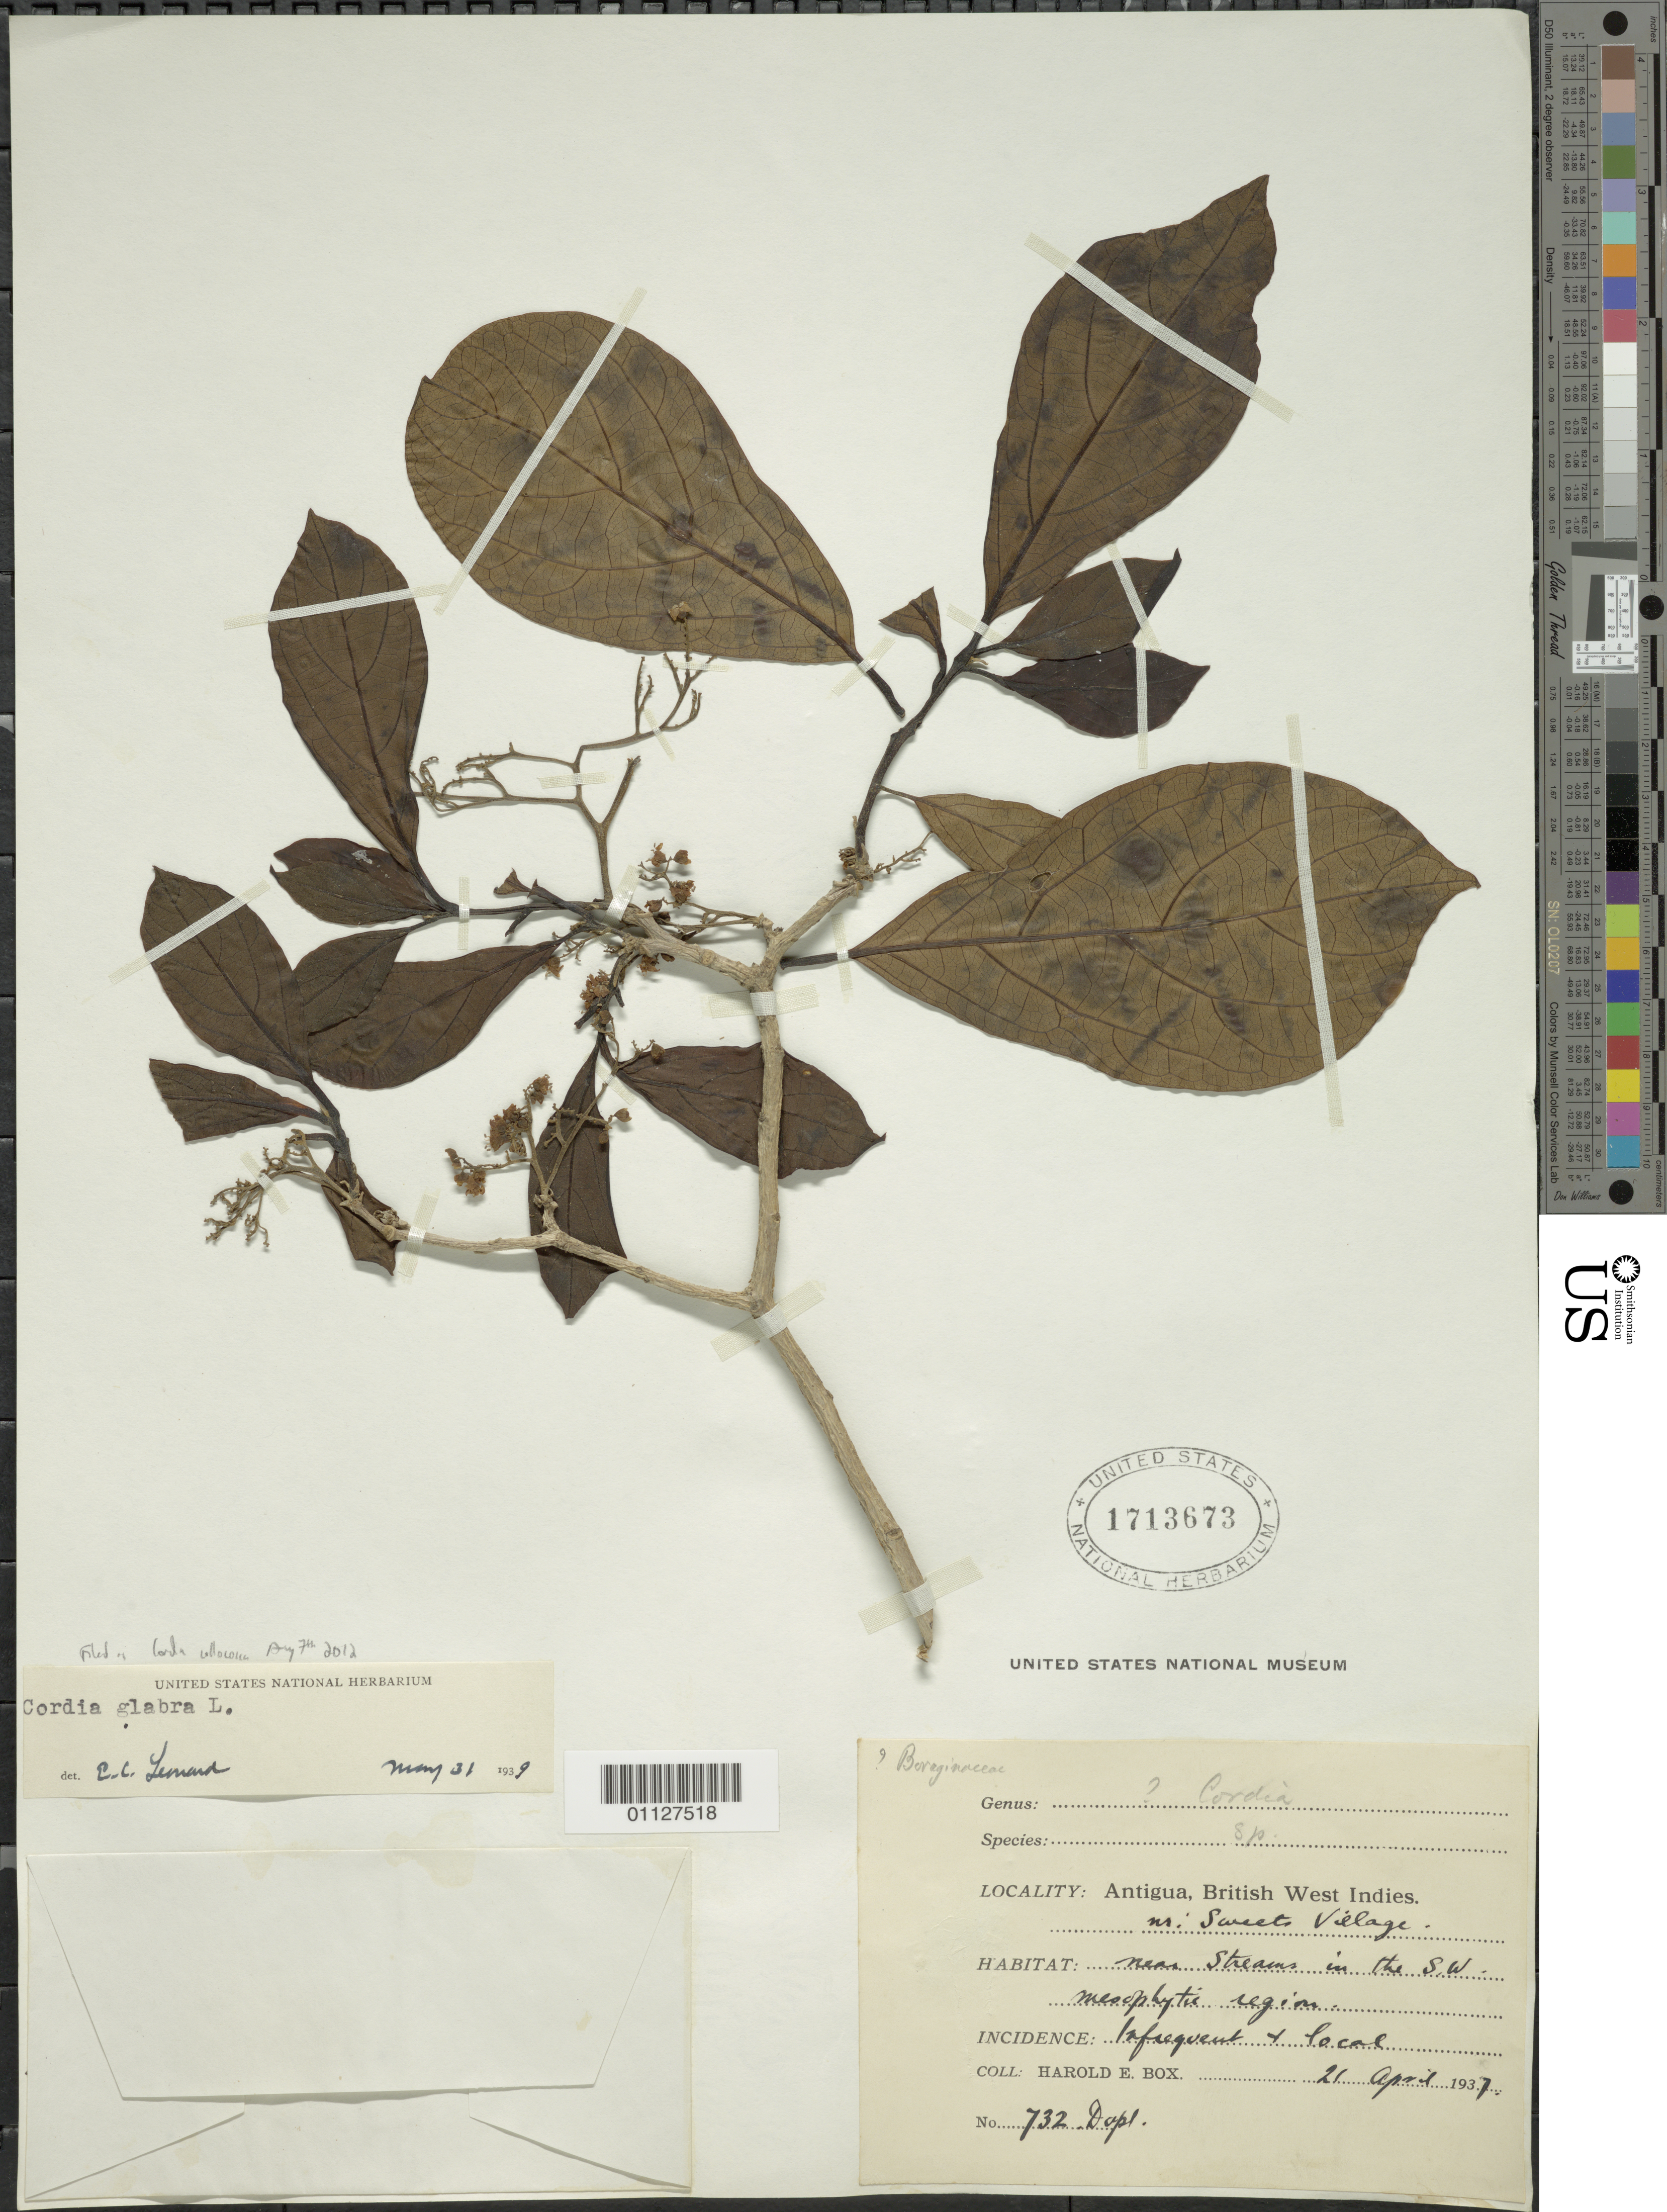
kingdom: Plantae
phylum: Tracheophyta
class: Magnoliopsida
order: Boraginales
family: Cordiaceae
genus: Cordia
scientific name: Cordia collococca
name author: L.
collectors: H. E. Box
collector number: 732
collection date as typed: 21 Apr 1937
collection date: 1937-04-21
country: Antigua and Barbuda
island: Antigua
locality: Nr. Sweet Village. Near steram in the SW. Mesophytic region.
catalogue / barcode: US 1713673